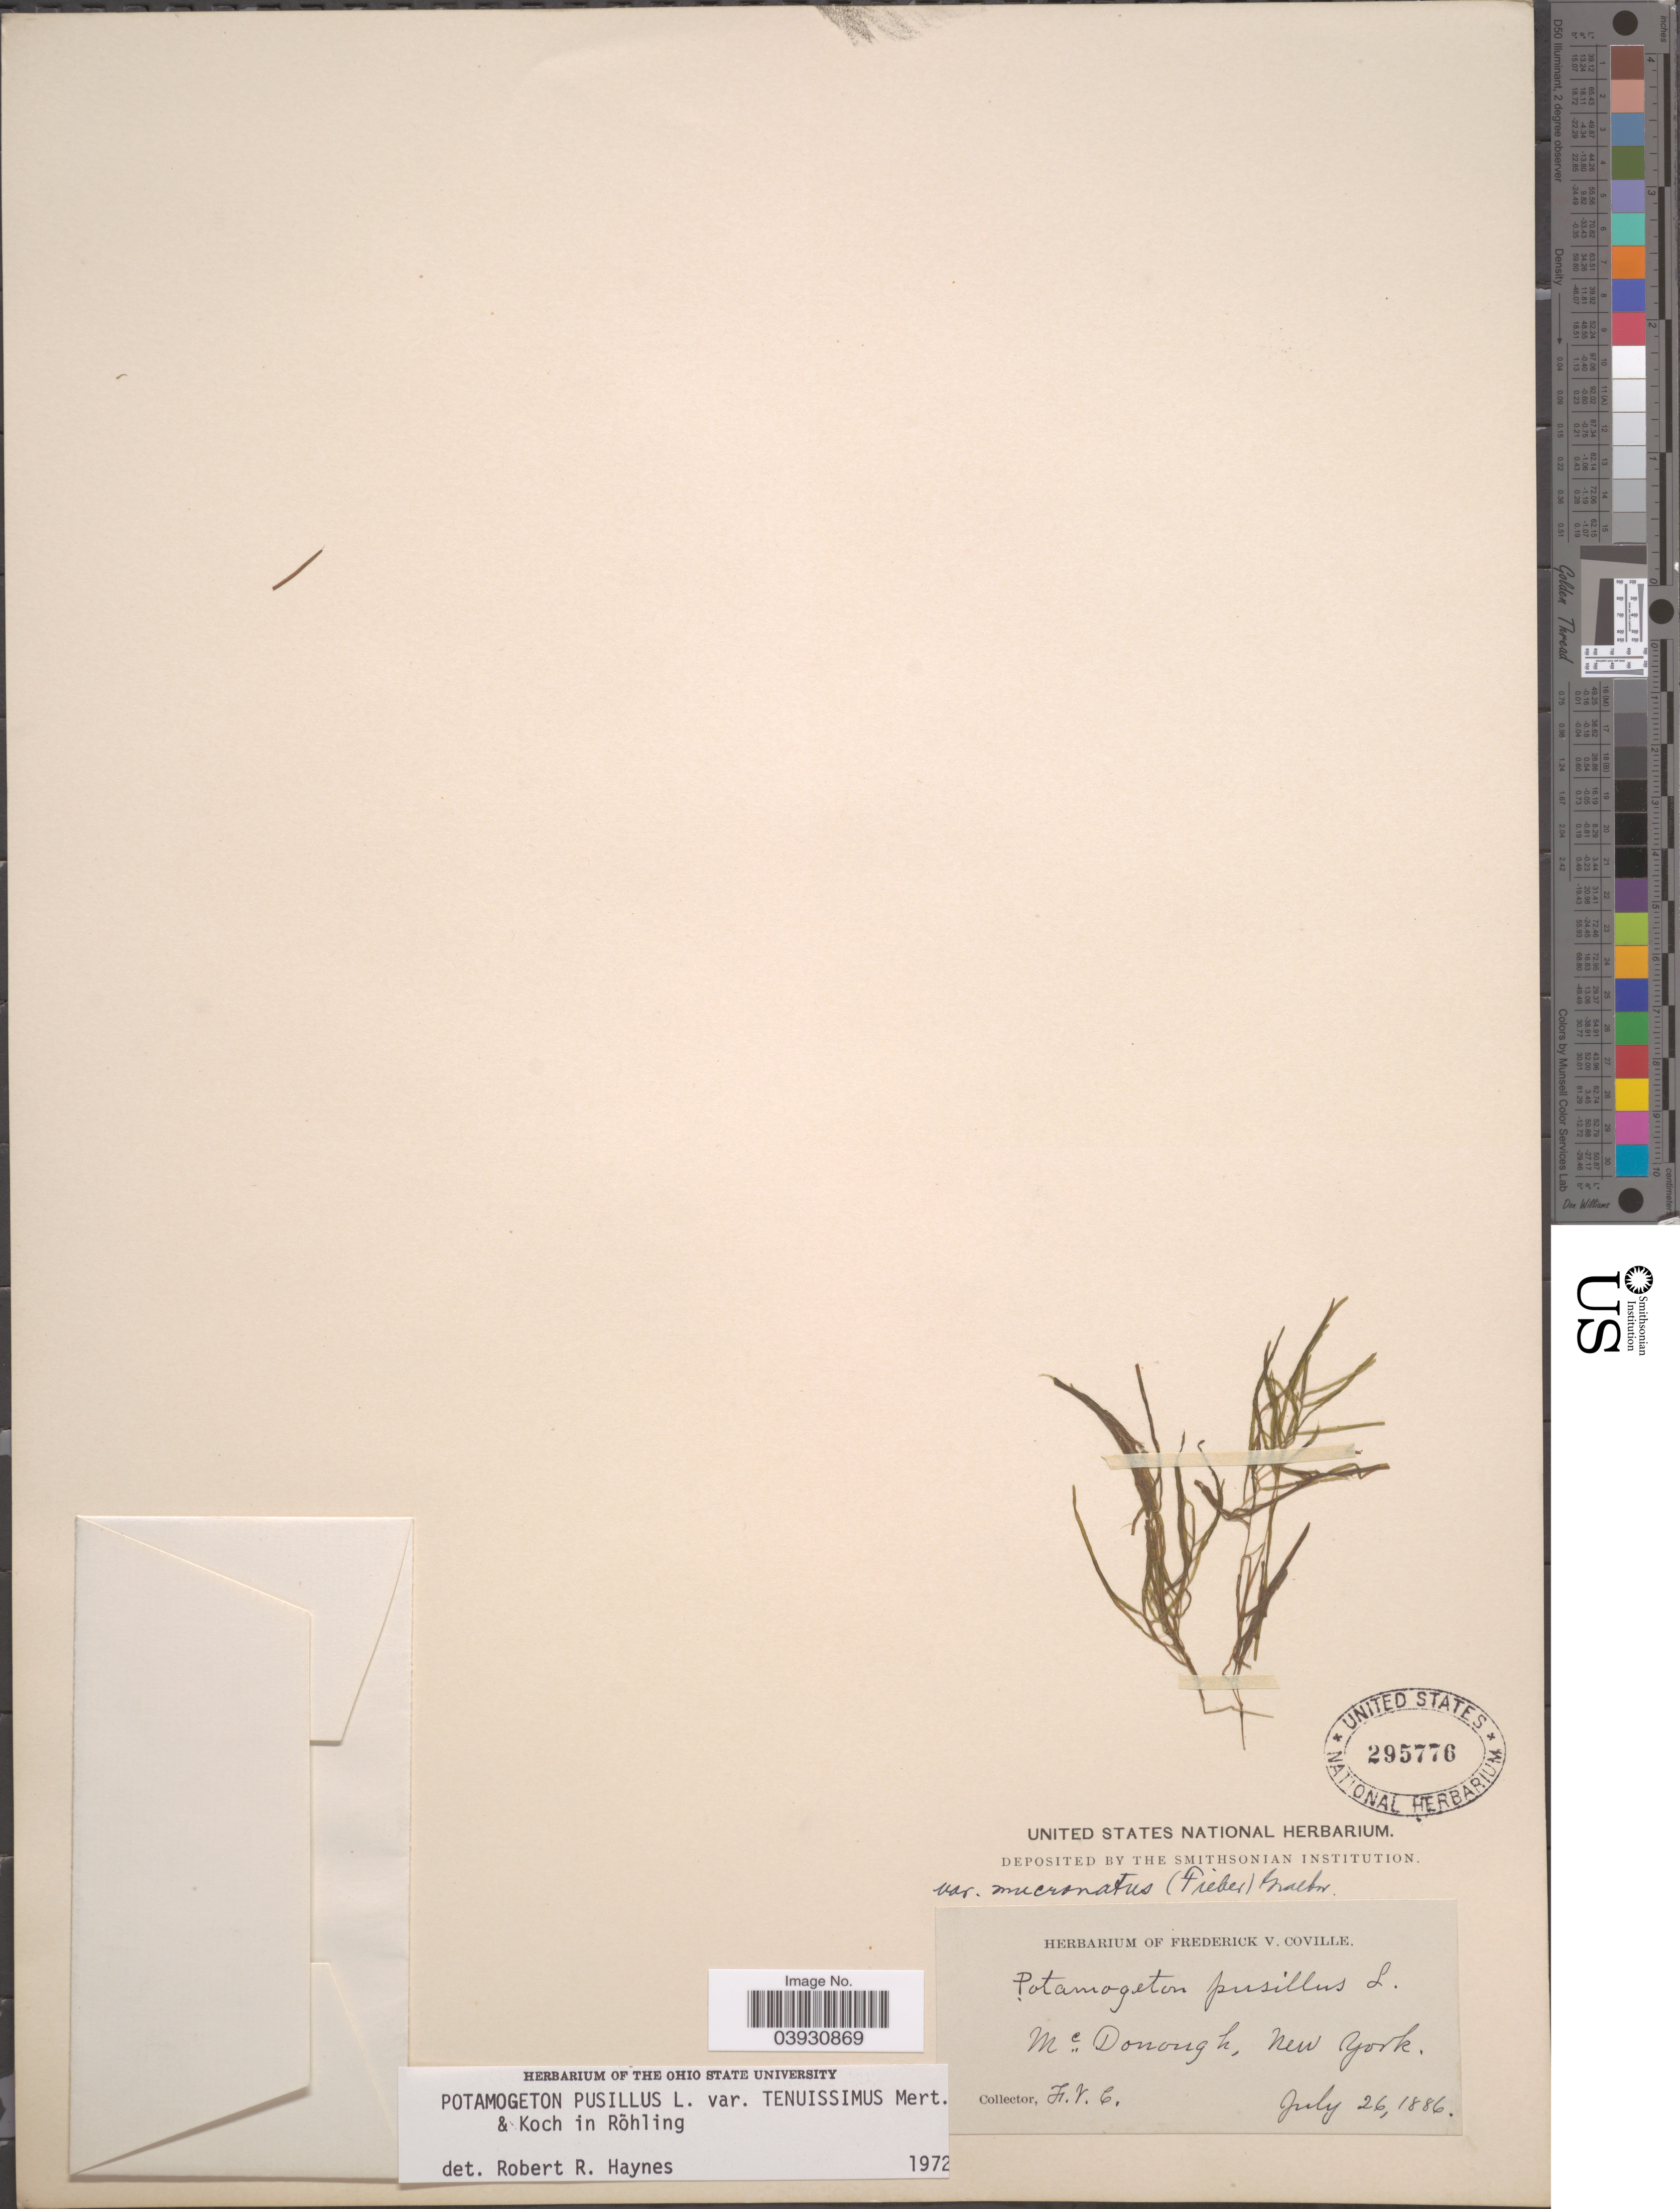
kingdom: Plantae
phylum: Tracheophyta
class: Liliopsida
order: Alismatales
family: Potamogetonaceae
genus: Potamogeton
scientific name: Potamogeton pusillus subsp. tenuissimus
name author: Mert. & W.D.J. Koch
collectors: F. V. Coville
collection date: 1886-07-26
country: United States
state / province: New York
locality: Mc Donough.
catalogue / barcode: US 295776